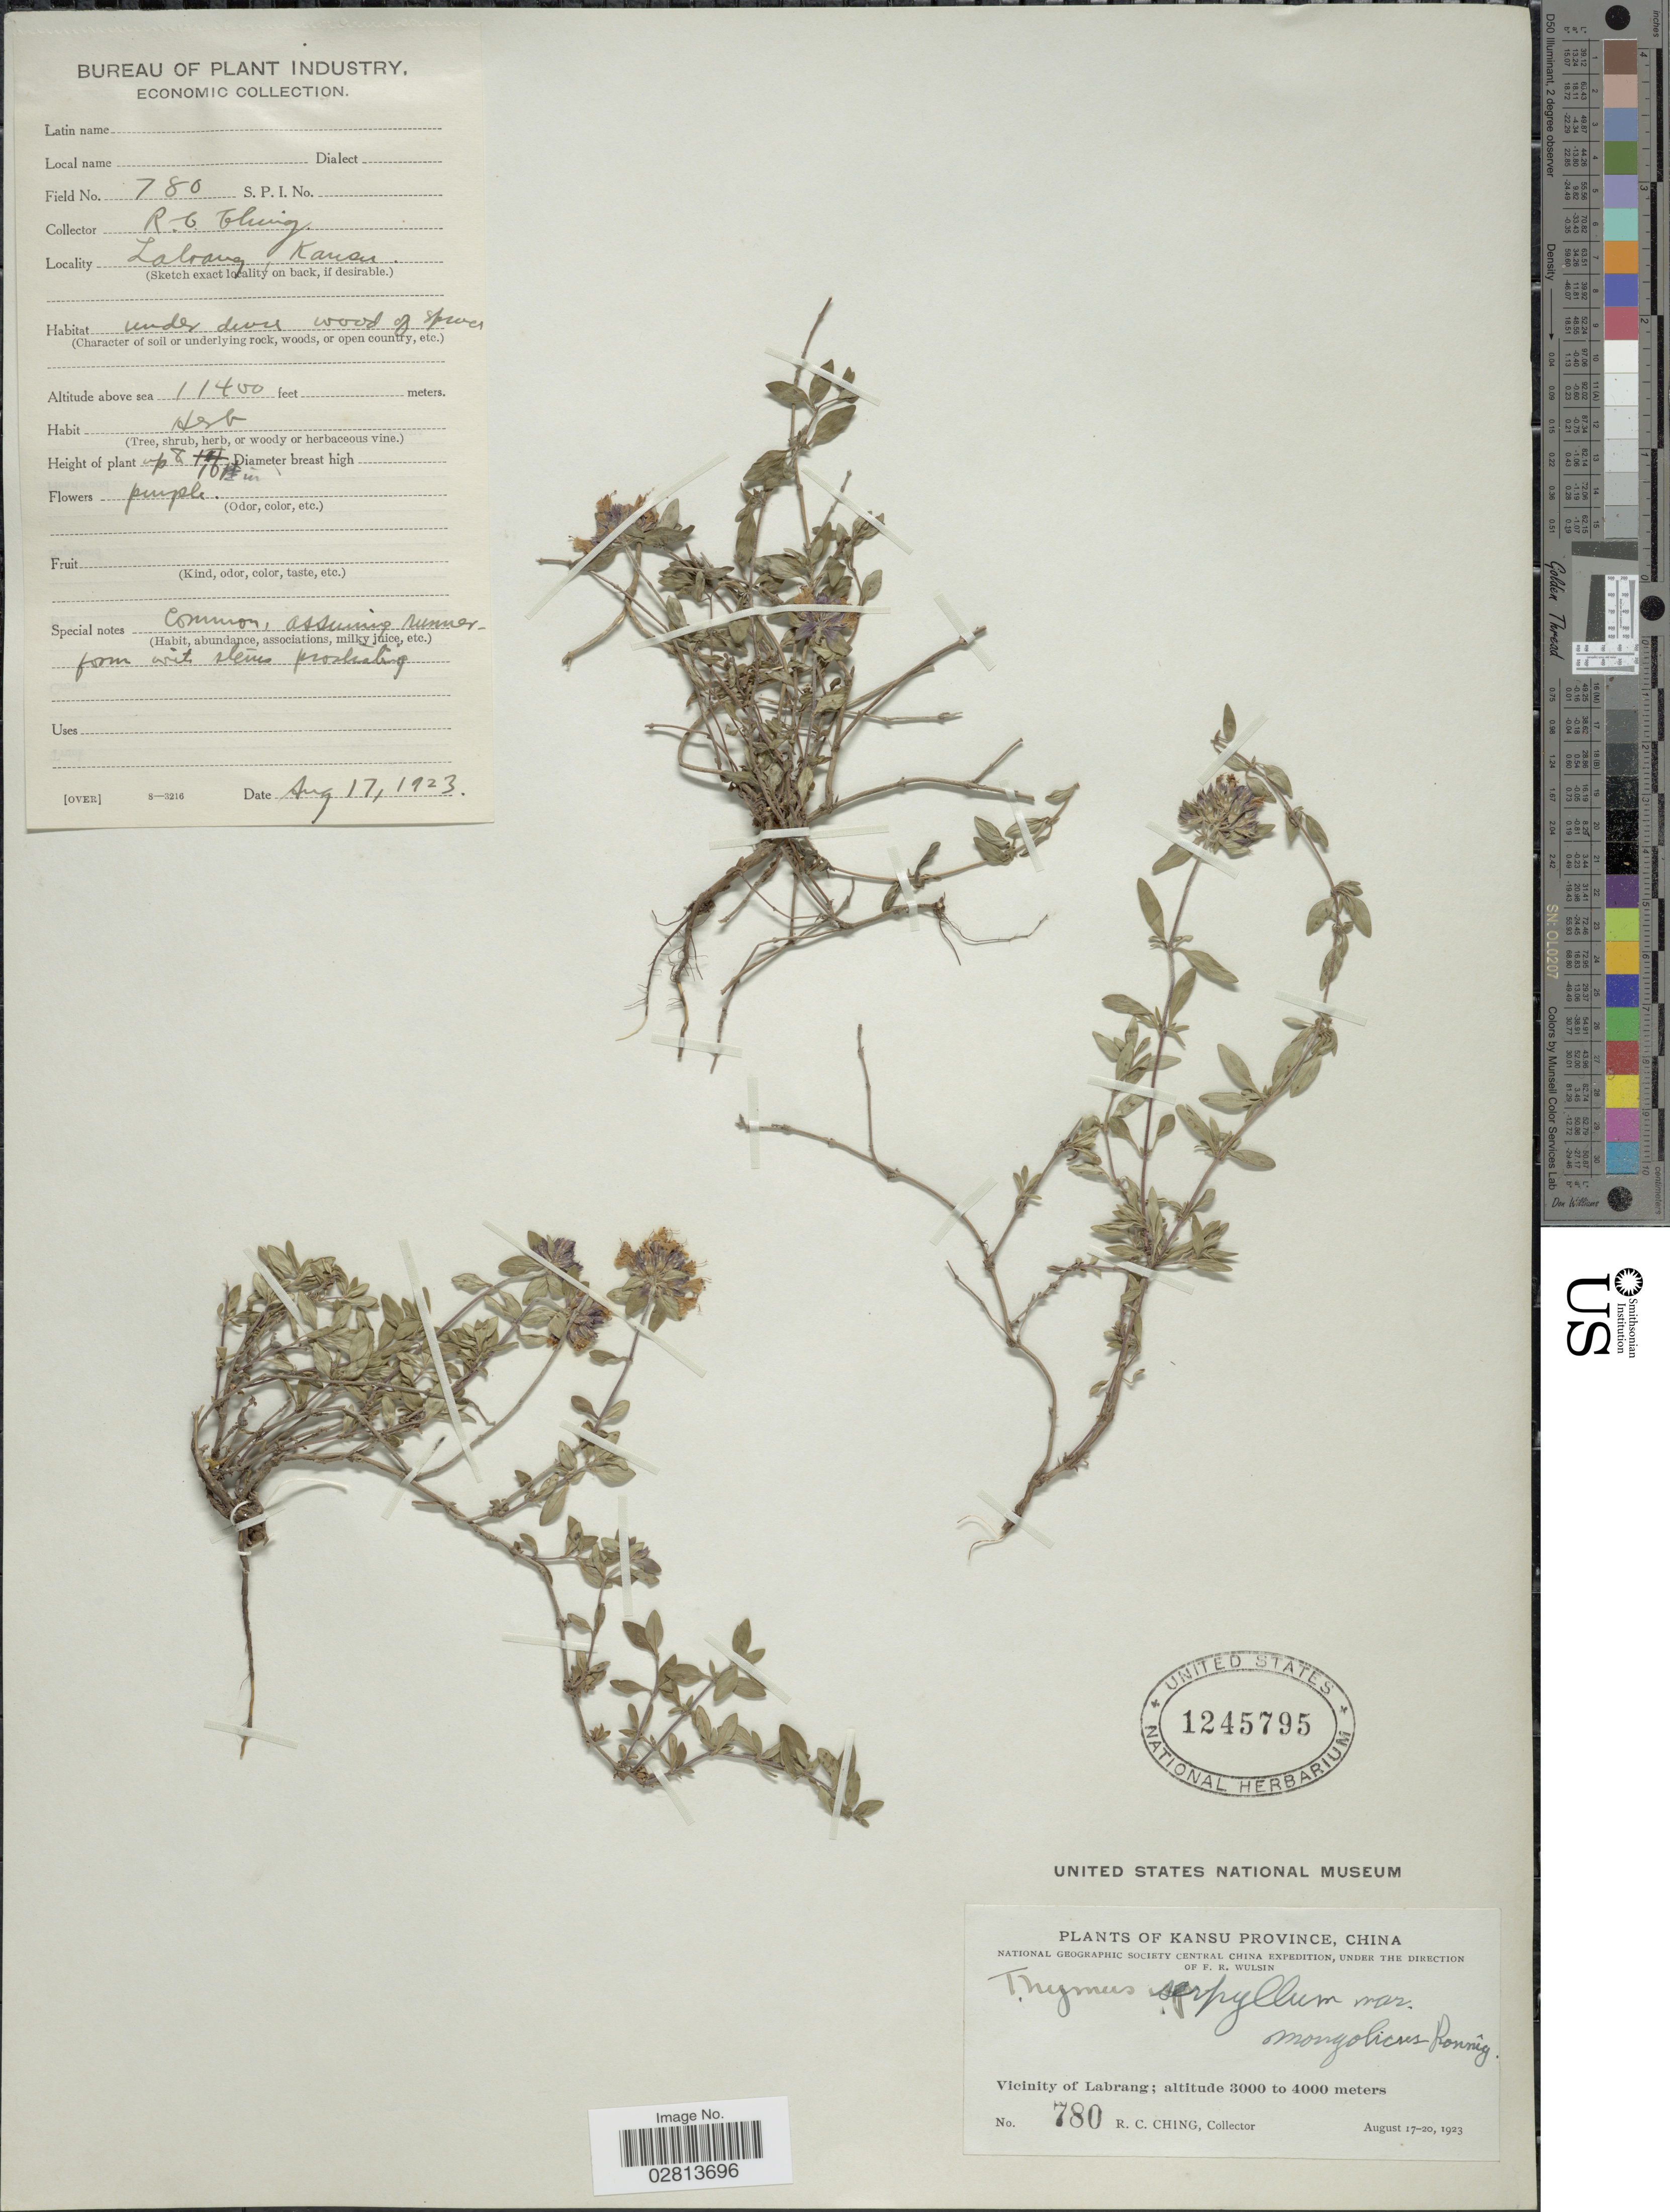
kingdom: Plantae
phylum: Tracheophyta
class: Magnoliopsida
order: Lamiales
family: Lamiaceae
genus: Thymus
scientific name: Thymus serpyllum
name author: L.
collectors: R. C. Ching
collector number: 780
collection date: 1923-08-17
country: China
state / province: Gansu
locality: Kansu Province, Vicinity of Labrang.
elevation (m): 3475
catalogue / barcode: US 1245795